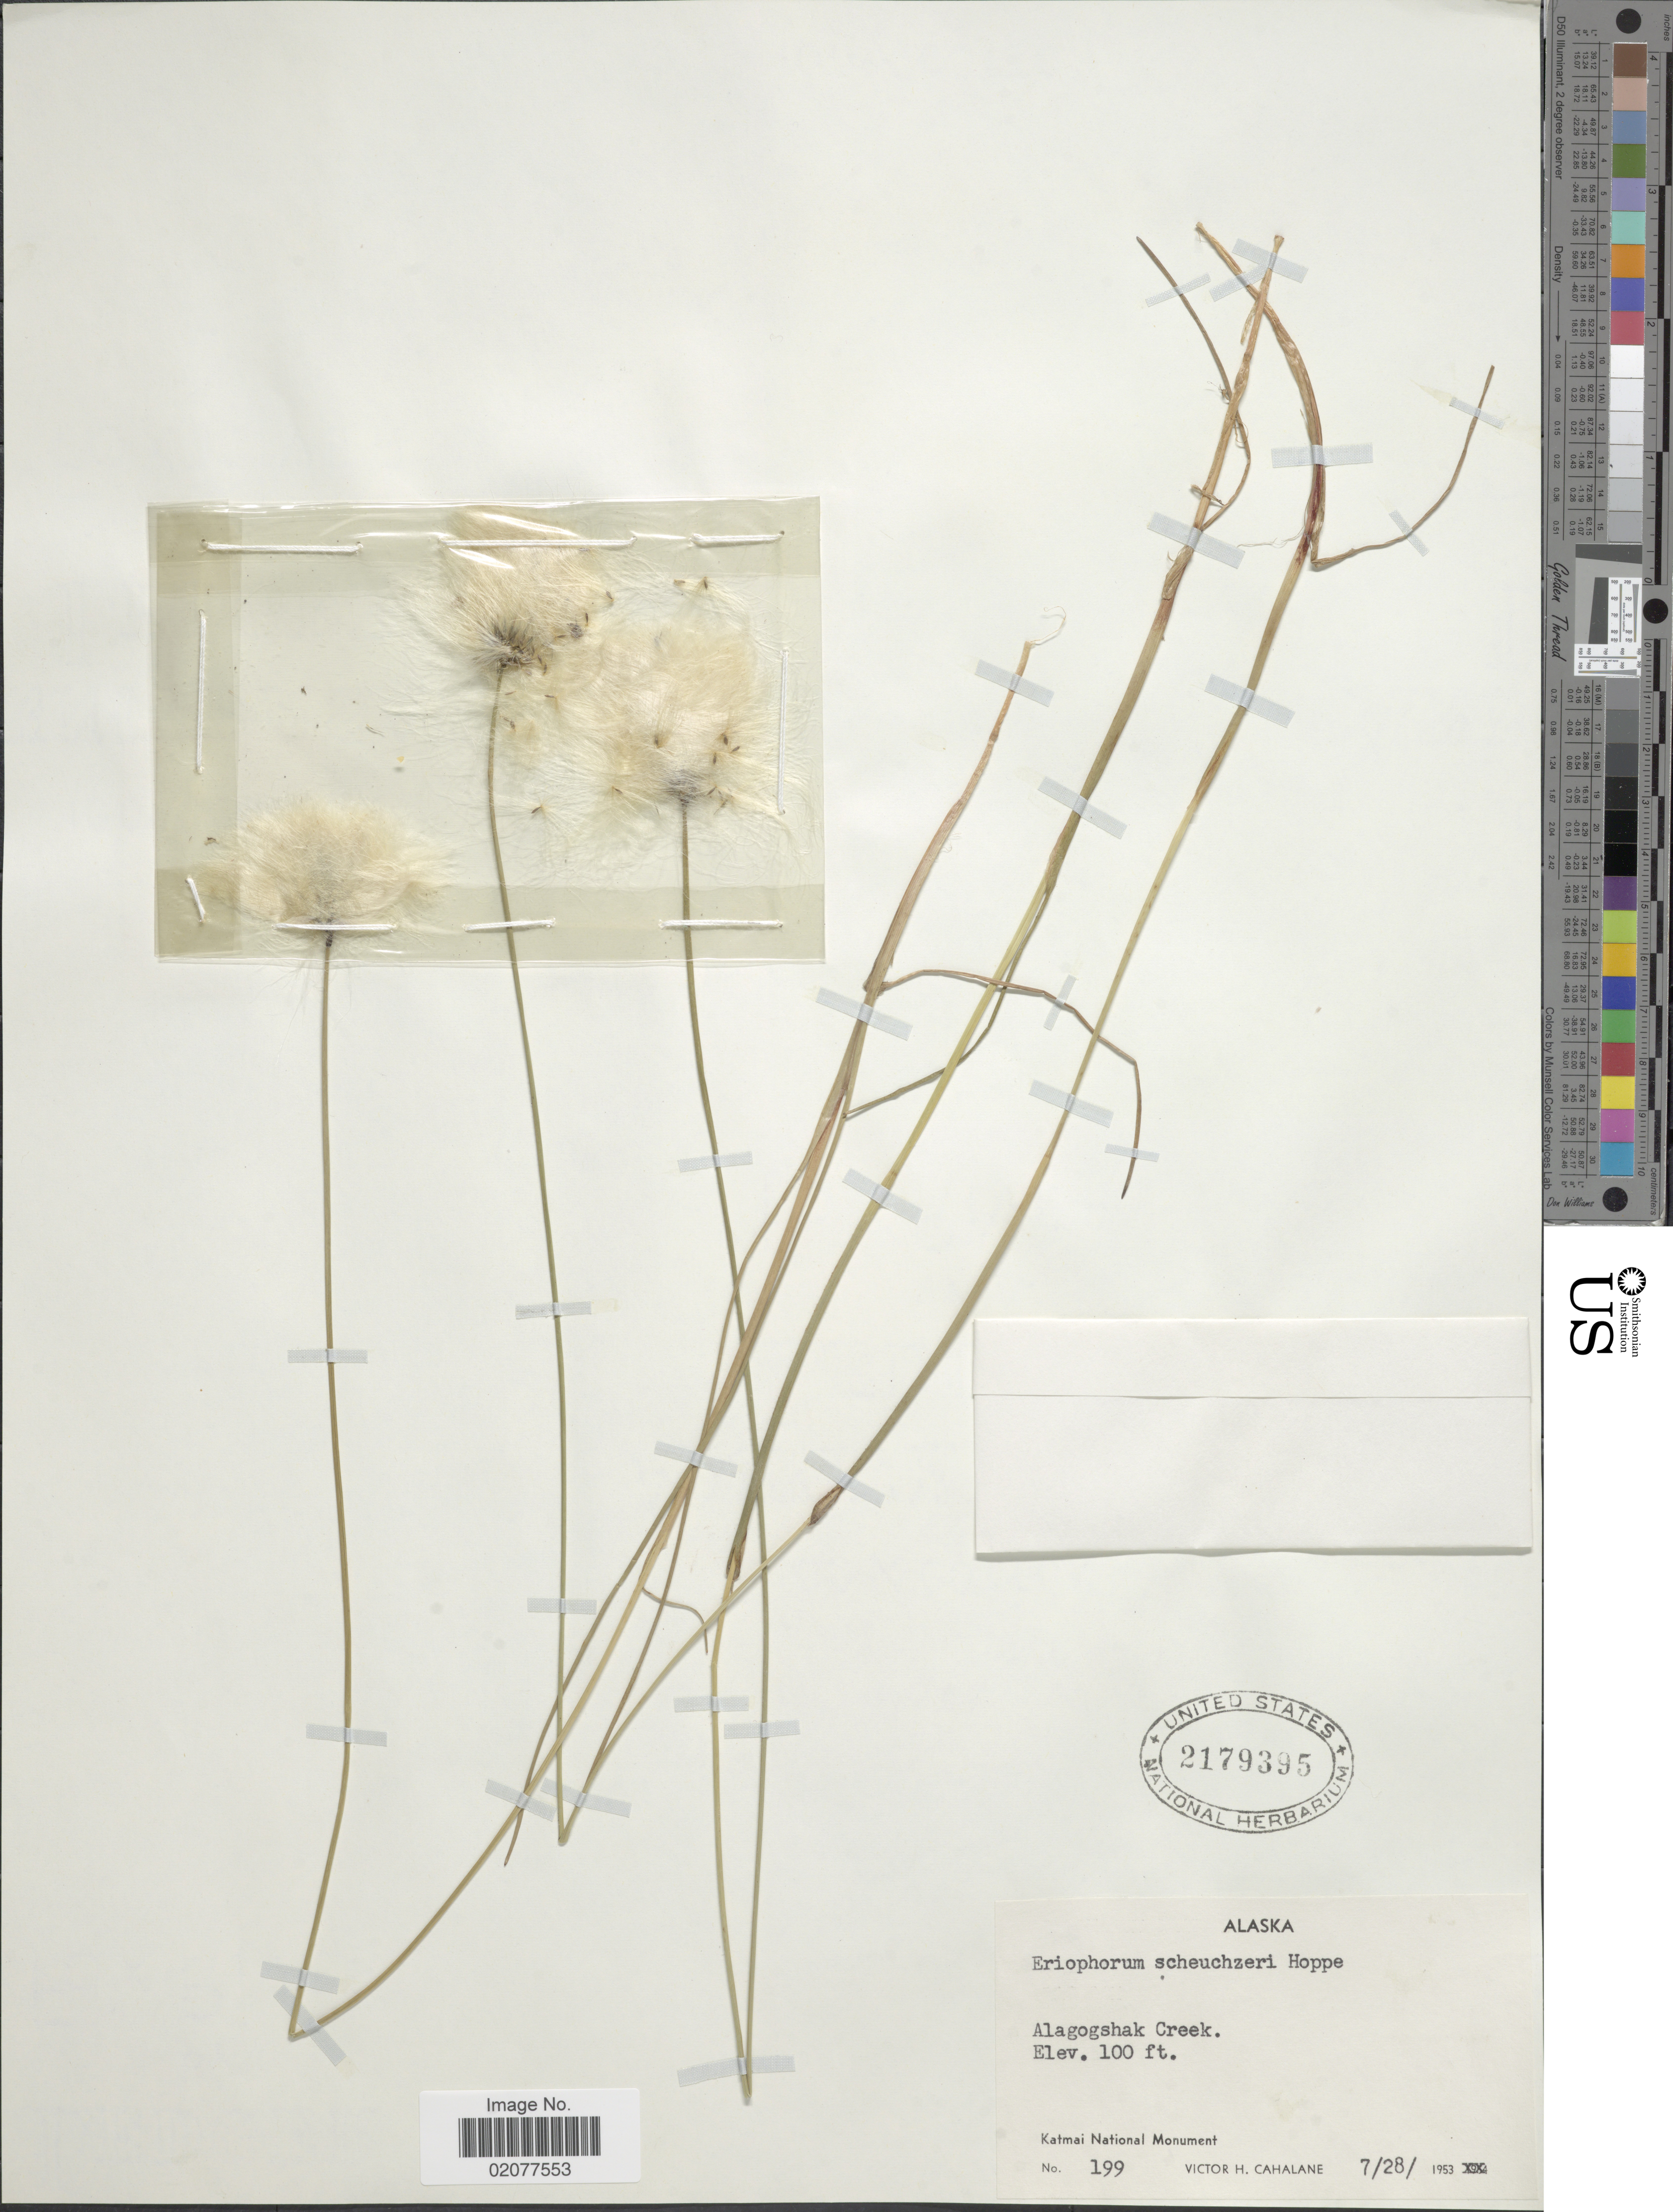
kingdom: Plantae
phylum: Tracheophyta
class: Liliopsida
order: Poales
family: Cyperaceae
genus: Eriophorum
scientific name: Eriophorum scheuchzeri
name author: Hoppe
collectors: V. Cahalane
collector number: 199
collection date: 1953-07-28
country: United States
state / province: Alaska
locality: Alagogshak Creek. Katmai national Monument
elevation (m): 30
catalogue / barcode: US 2179395